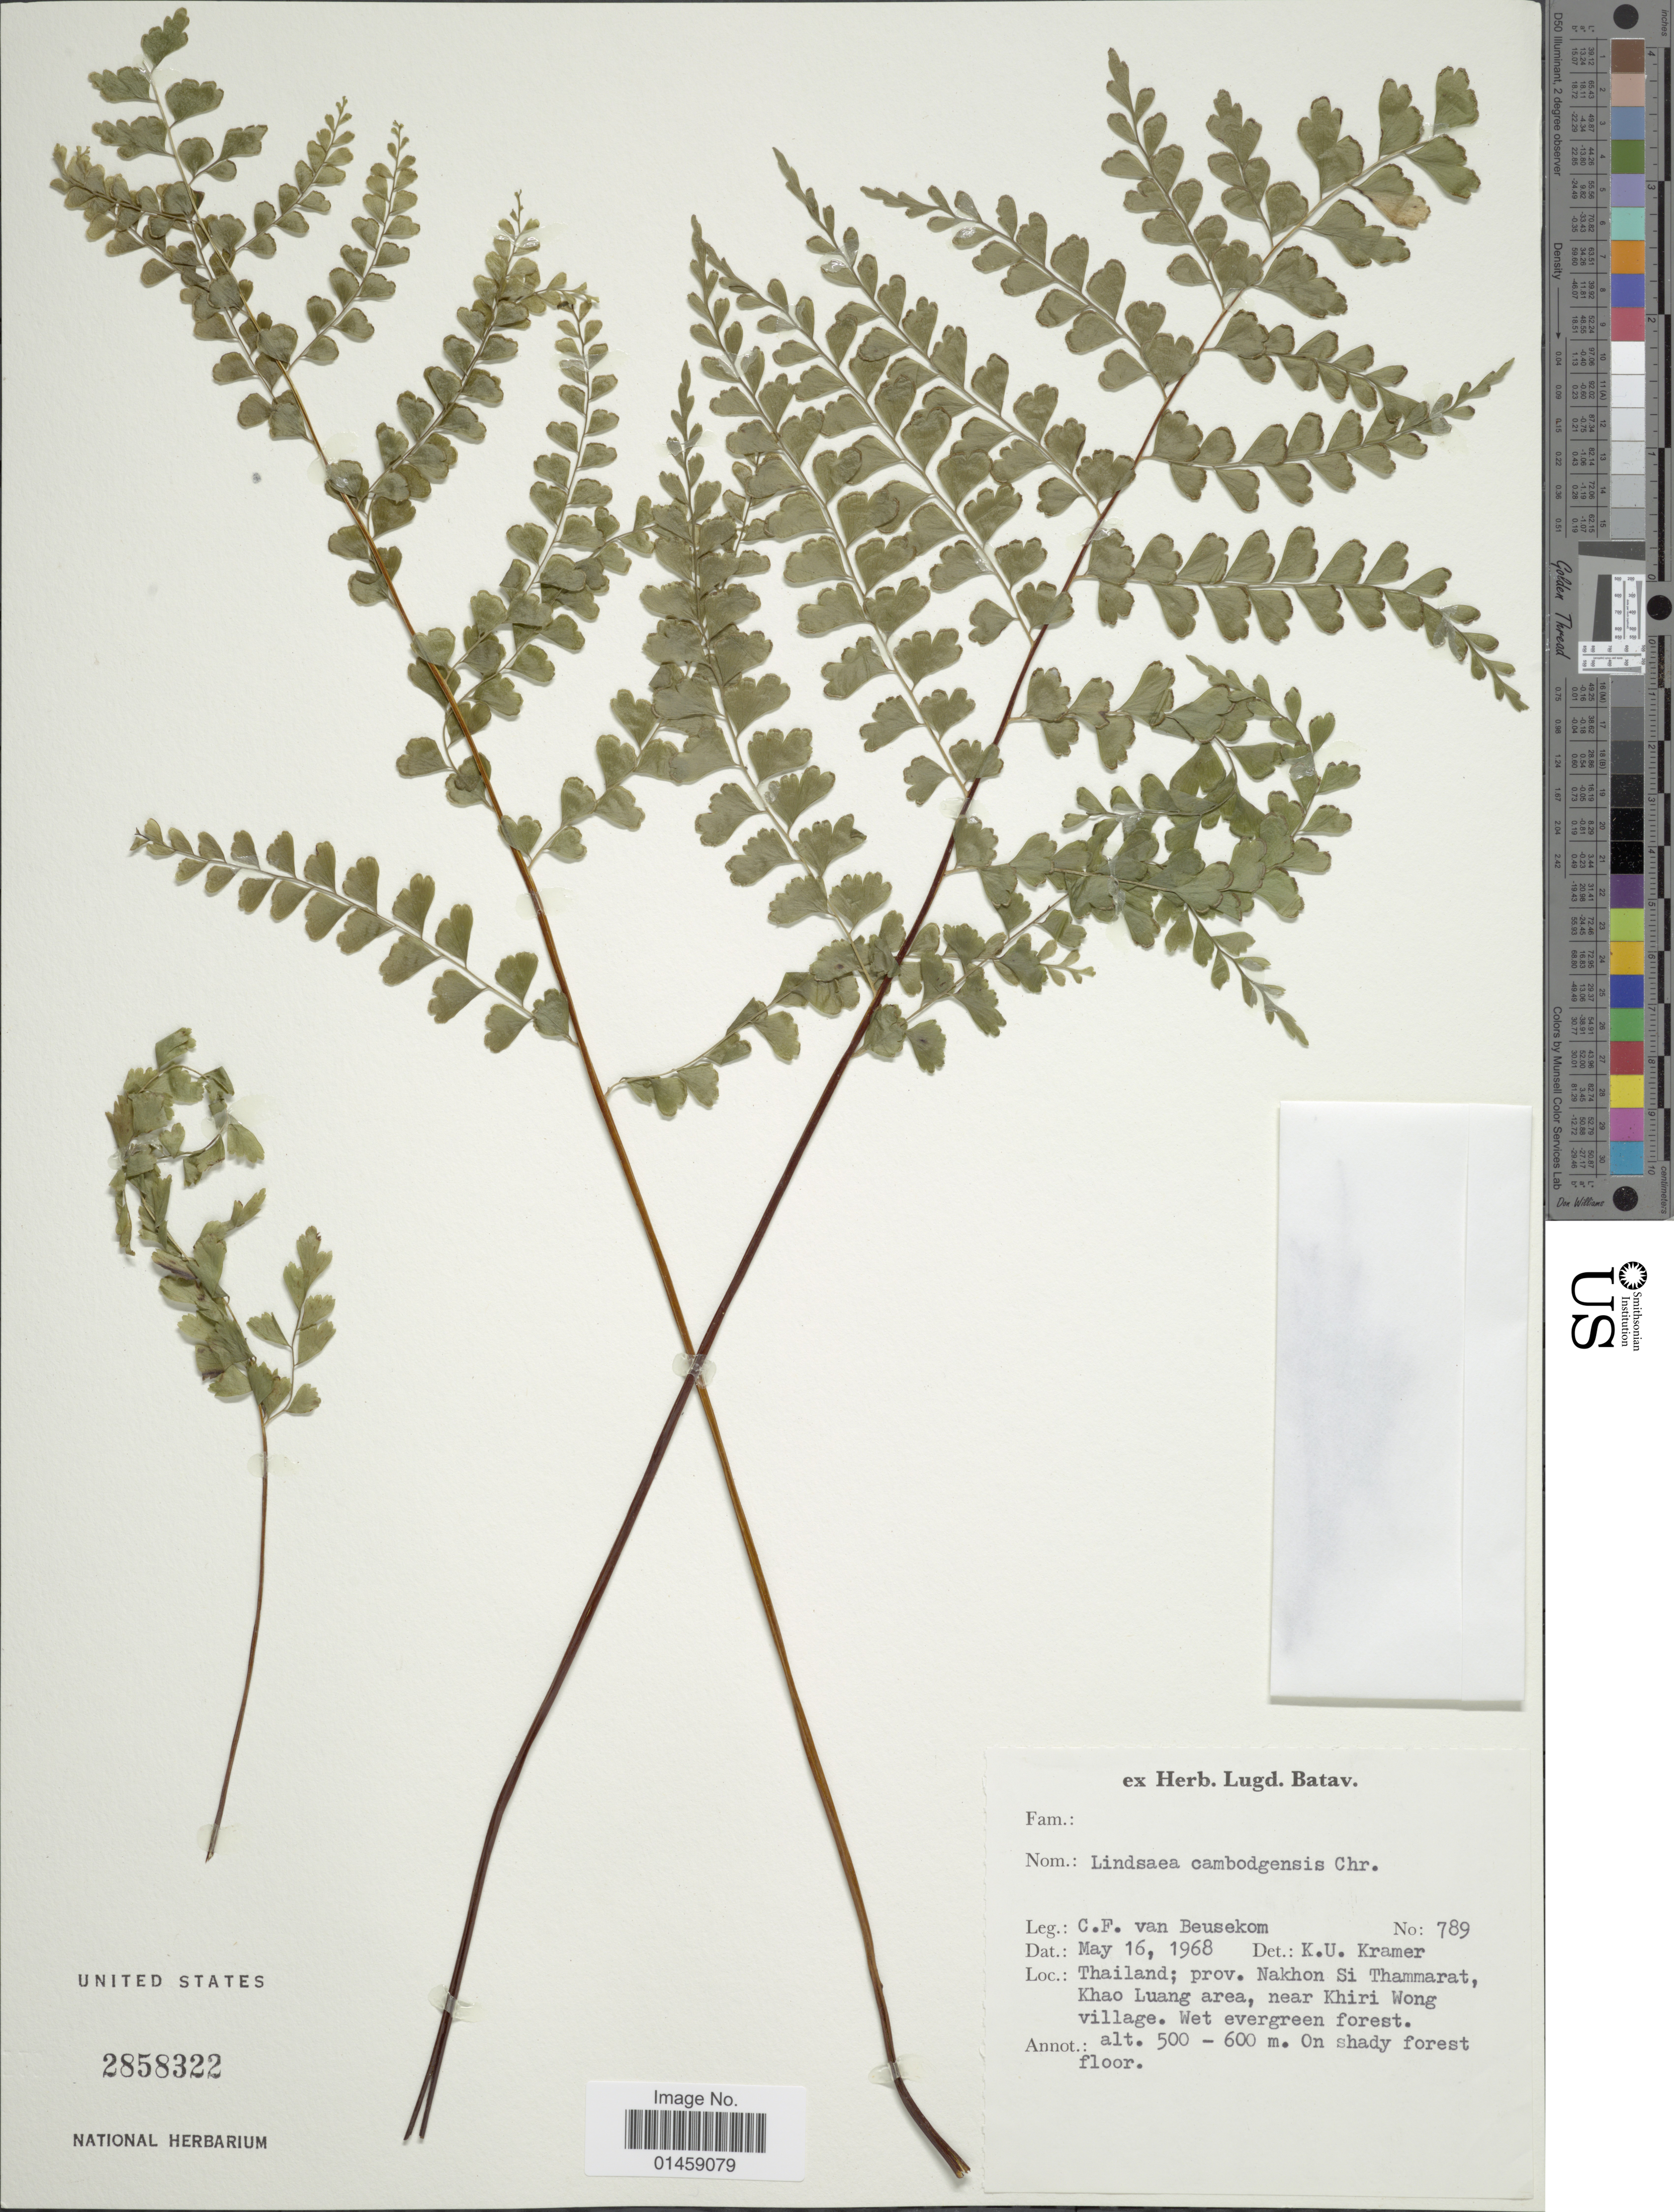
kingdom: Plantae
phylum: Tracheophyta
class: Polypodiopsida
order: Polypodiales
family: Lindsaeaceae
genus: Lindsaea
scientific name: Lindsaea interupta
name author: (Wall.) C.V. Morton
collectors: C. F. Beusekom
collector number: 789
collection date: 1968-05-16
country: Thailand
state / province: Nakhon Si Thammarat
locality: Khao Luang area, near Khiri Wong village.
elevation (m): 500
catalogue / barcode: US 2858322